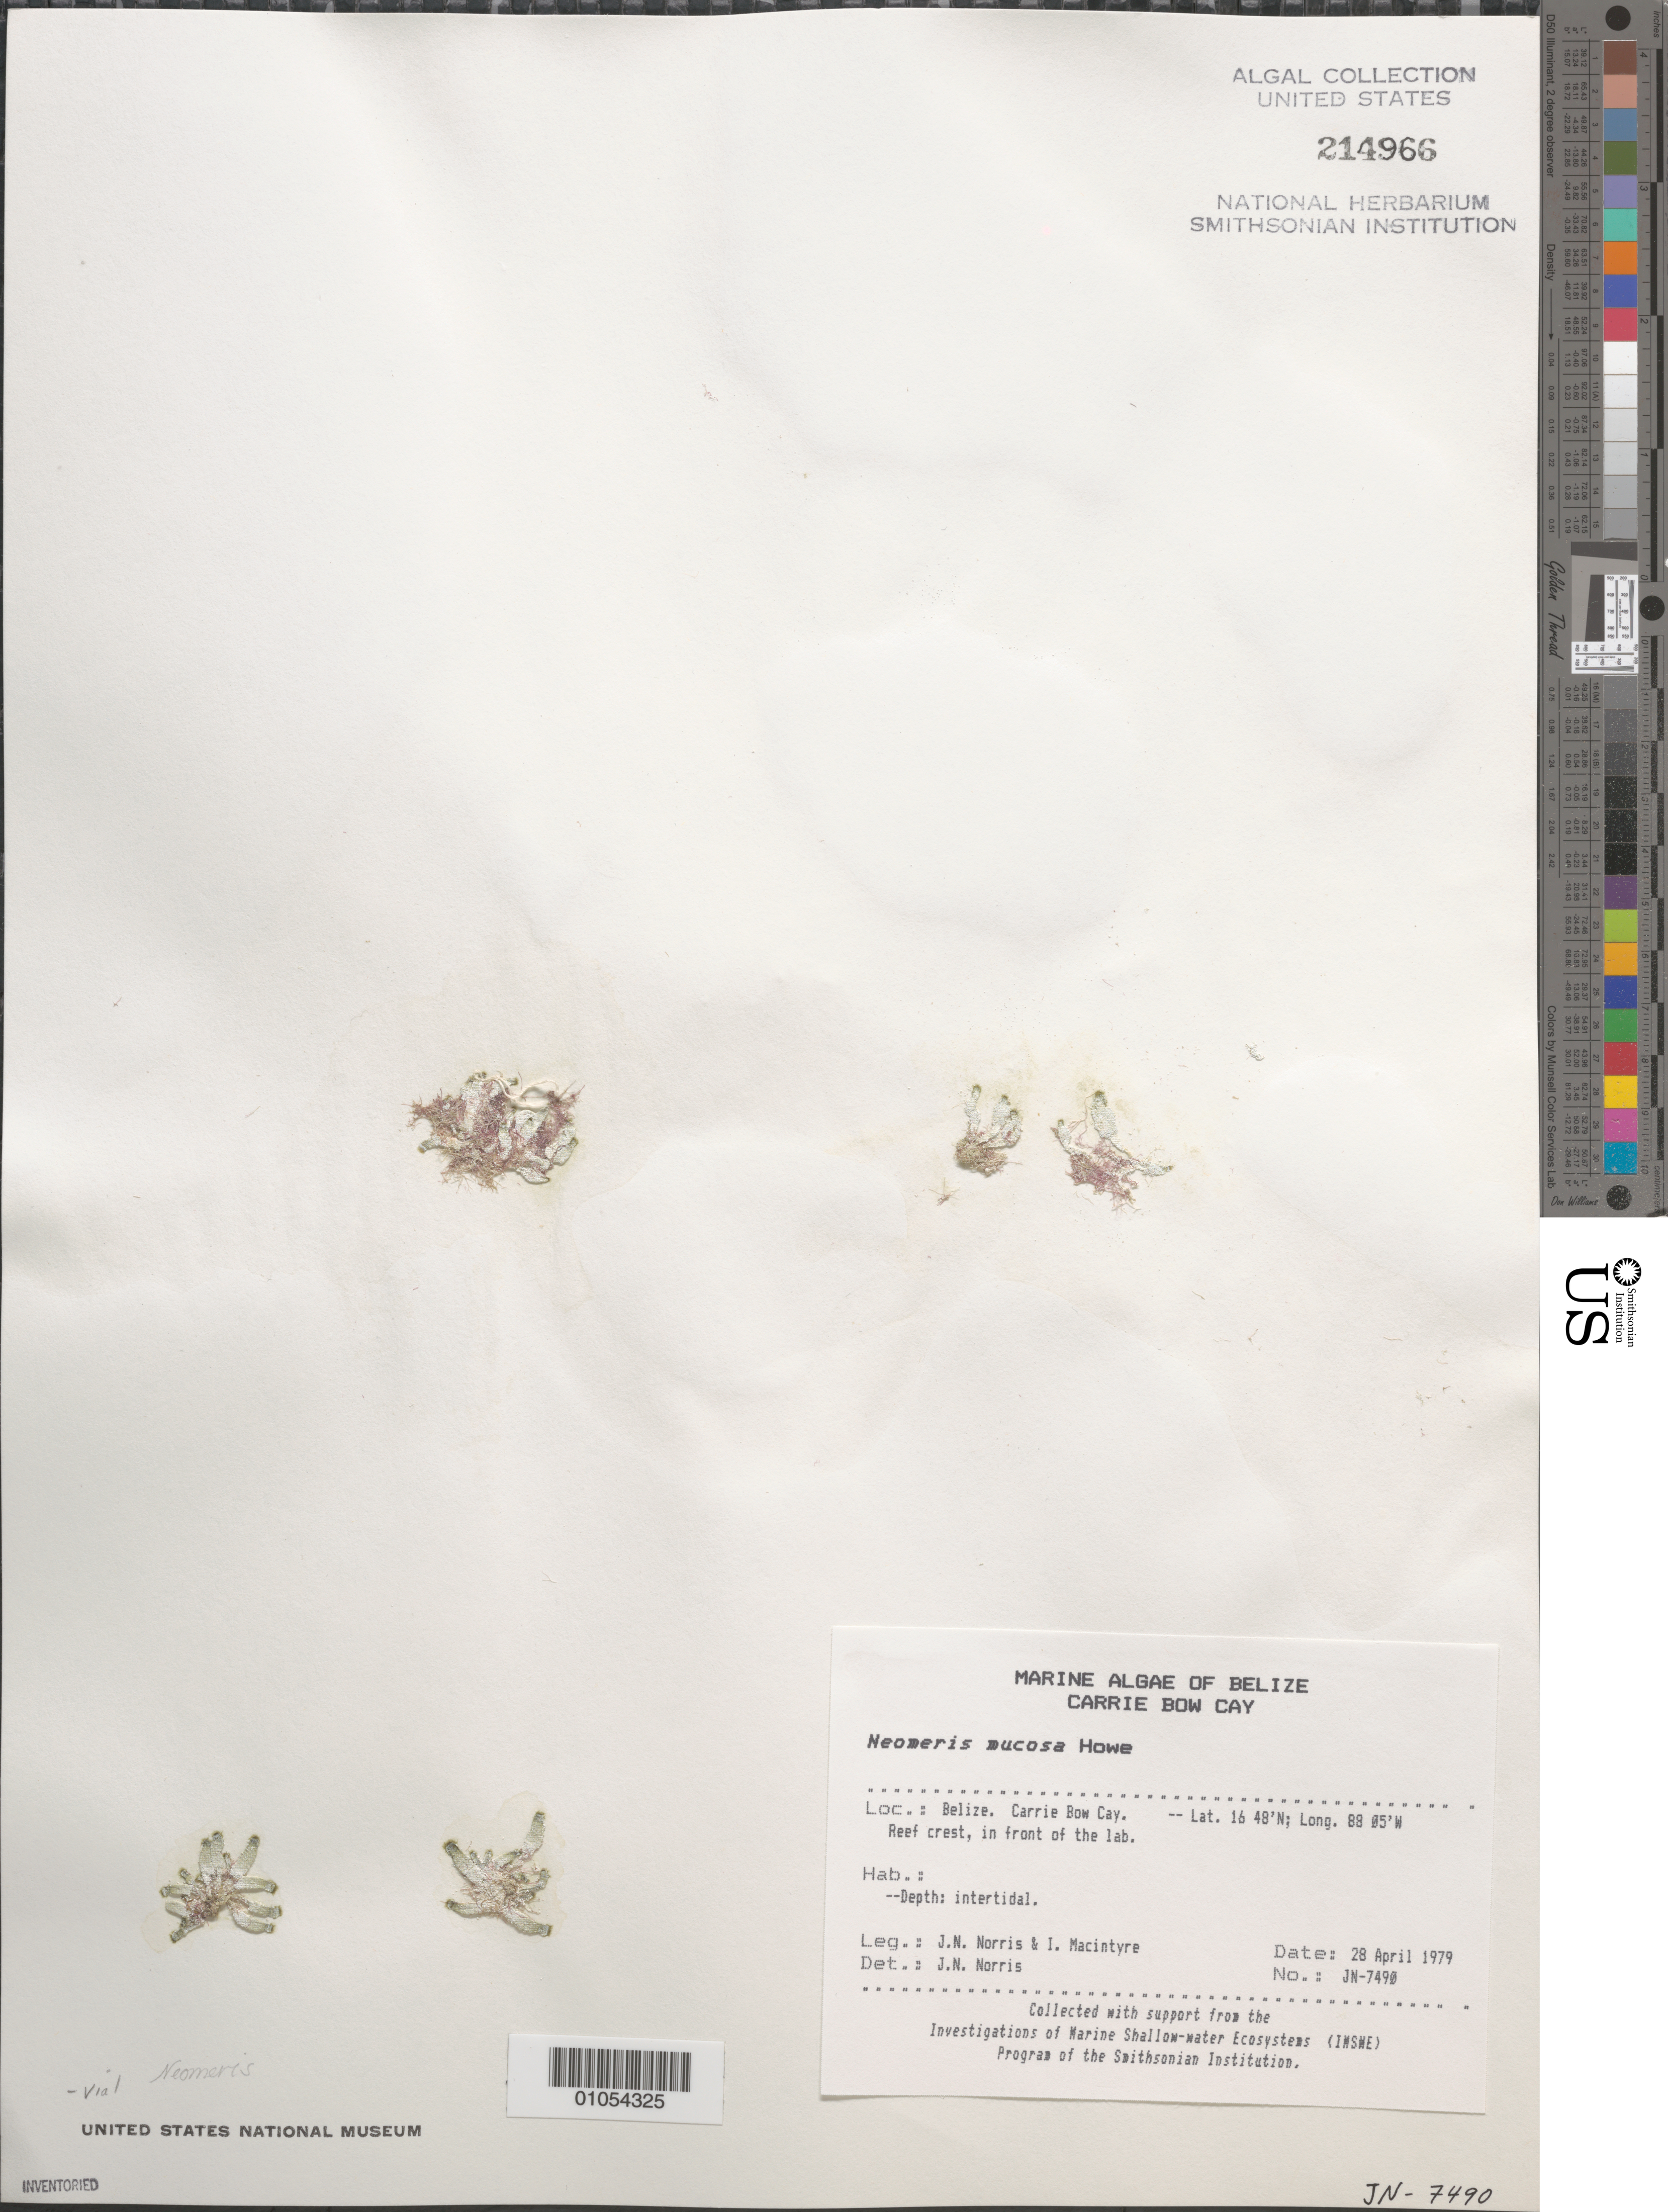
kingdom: Plantae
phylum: Chlorophyta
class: Ulvophyceae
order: Dasycladales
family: Dasycladaceae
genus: Neomeris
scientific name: Neomeris mucosa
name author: M. Howe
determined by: Norris, James N.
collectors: J. N. Norris & I. Macintyre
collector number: JN-7490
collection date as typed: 28 Apr 1979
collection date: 1979-04-28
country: Belize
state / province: Stann Creek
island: Carrie Bow Cay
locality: Reef crest in front of the laboratory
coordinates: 16 48'N, 88 05'W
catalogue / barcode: US 214966